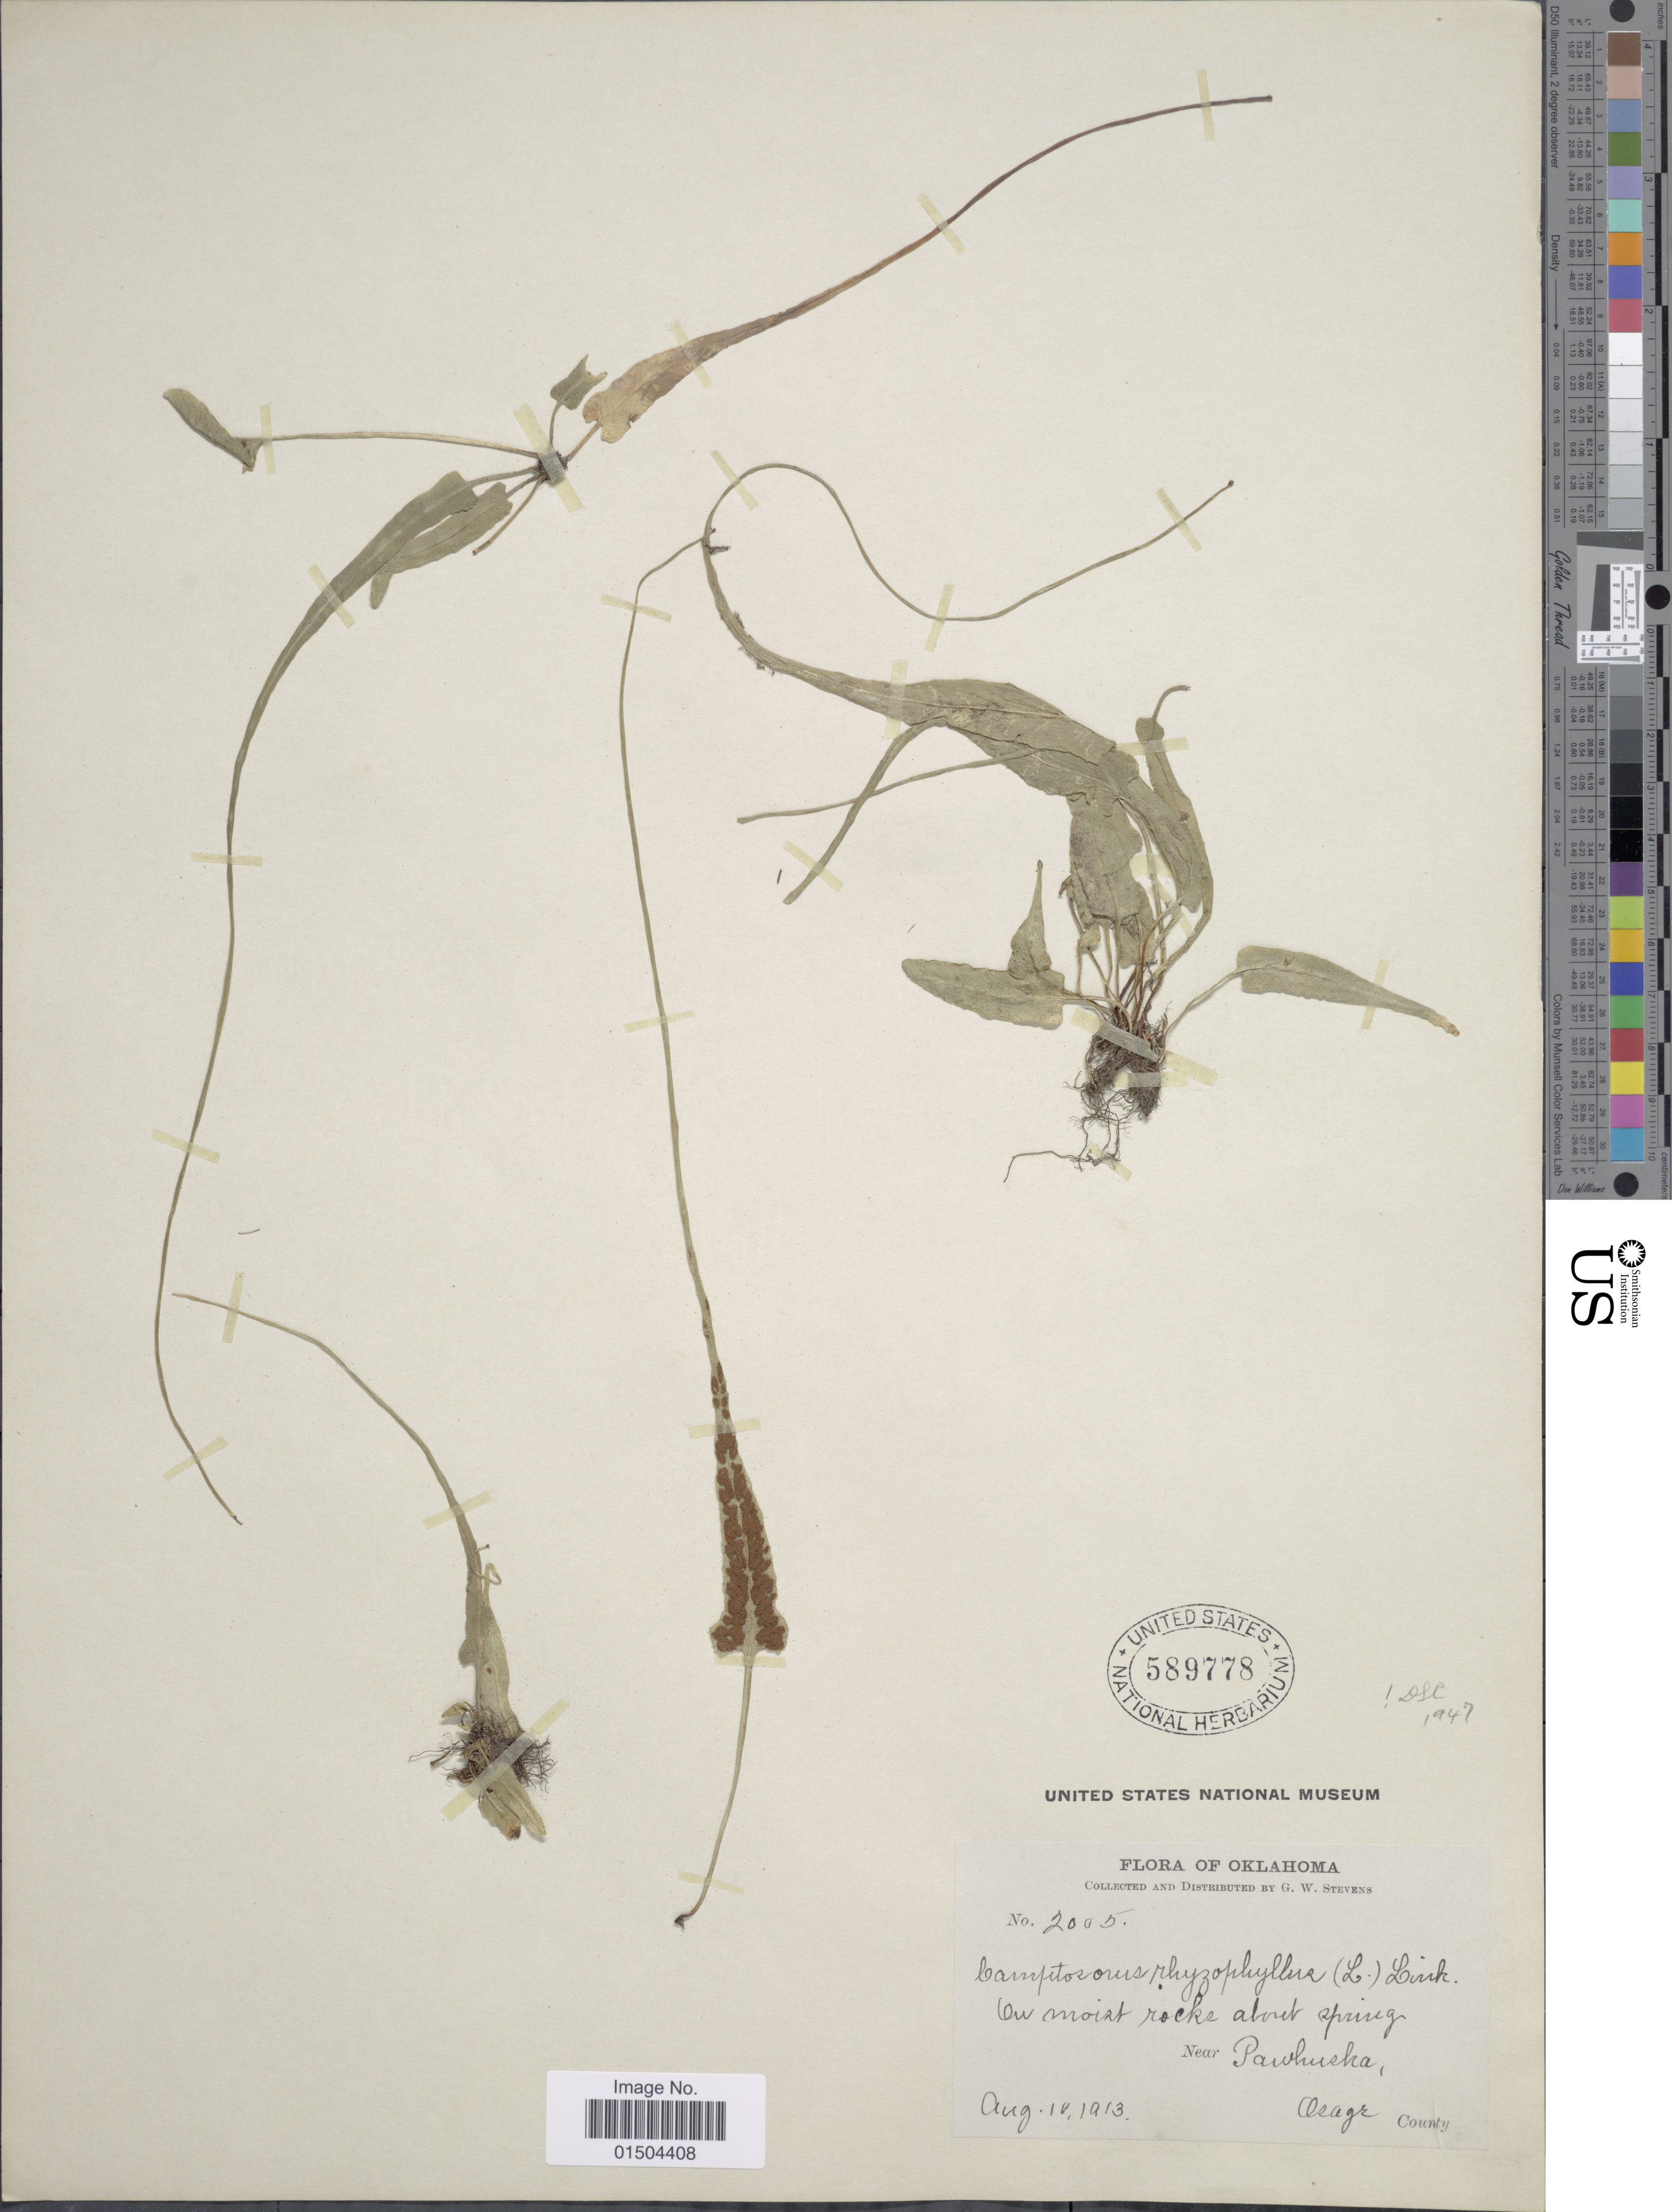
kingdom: Plantae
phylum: Tracheophyta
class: Polypodiopsida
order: Polypodiales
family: Aspleniaceae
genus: Asplenium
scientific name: Asplenium rhizophyllum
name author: L.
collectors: G. W. Stevens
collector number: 2005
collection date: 1913-08-10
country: United States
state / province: Oklahoma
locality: On moist rocks about springs. Near Pawhuska, Osage County.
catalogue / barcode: US 589778